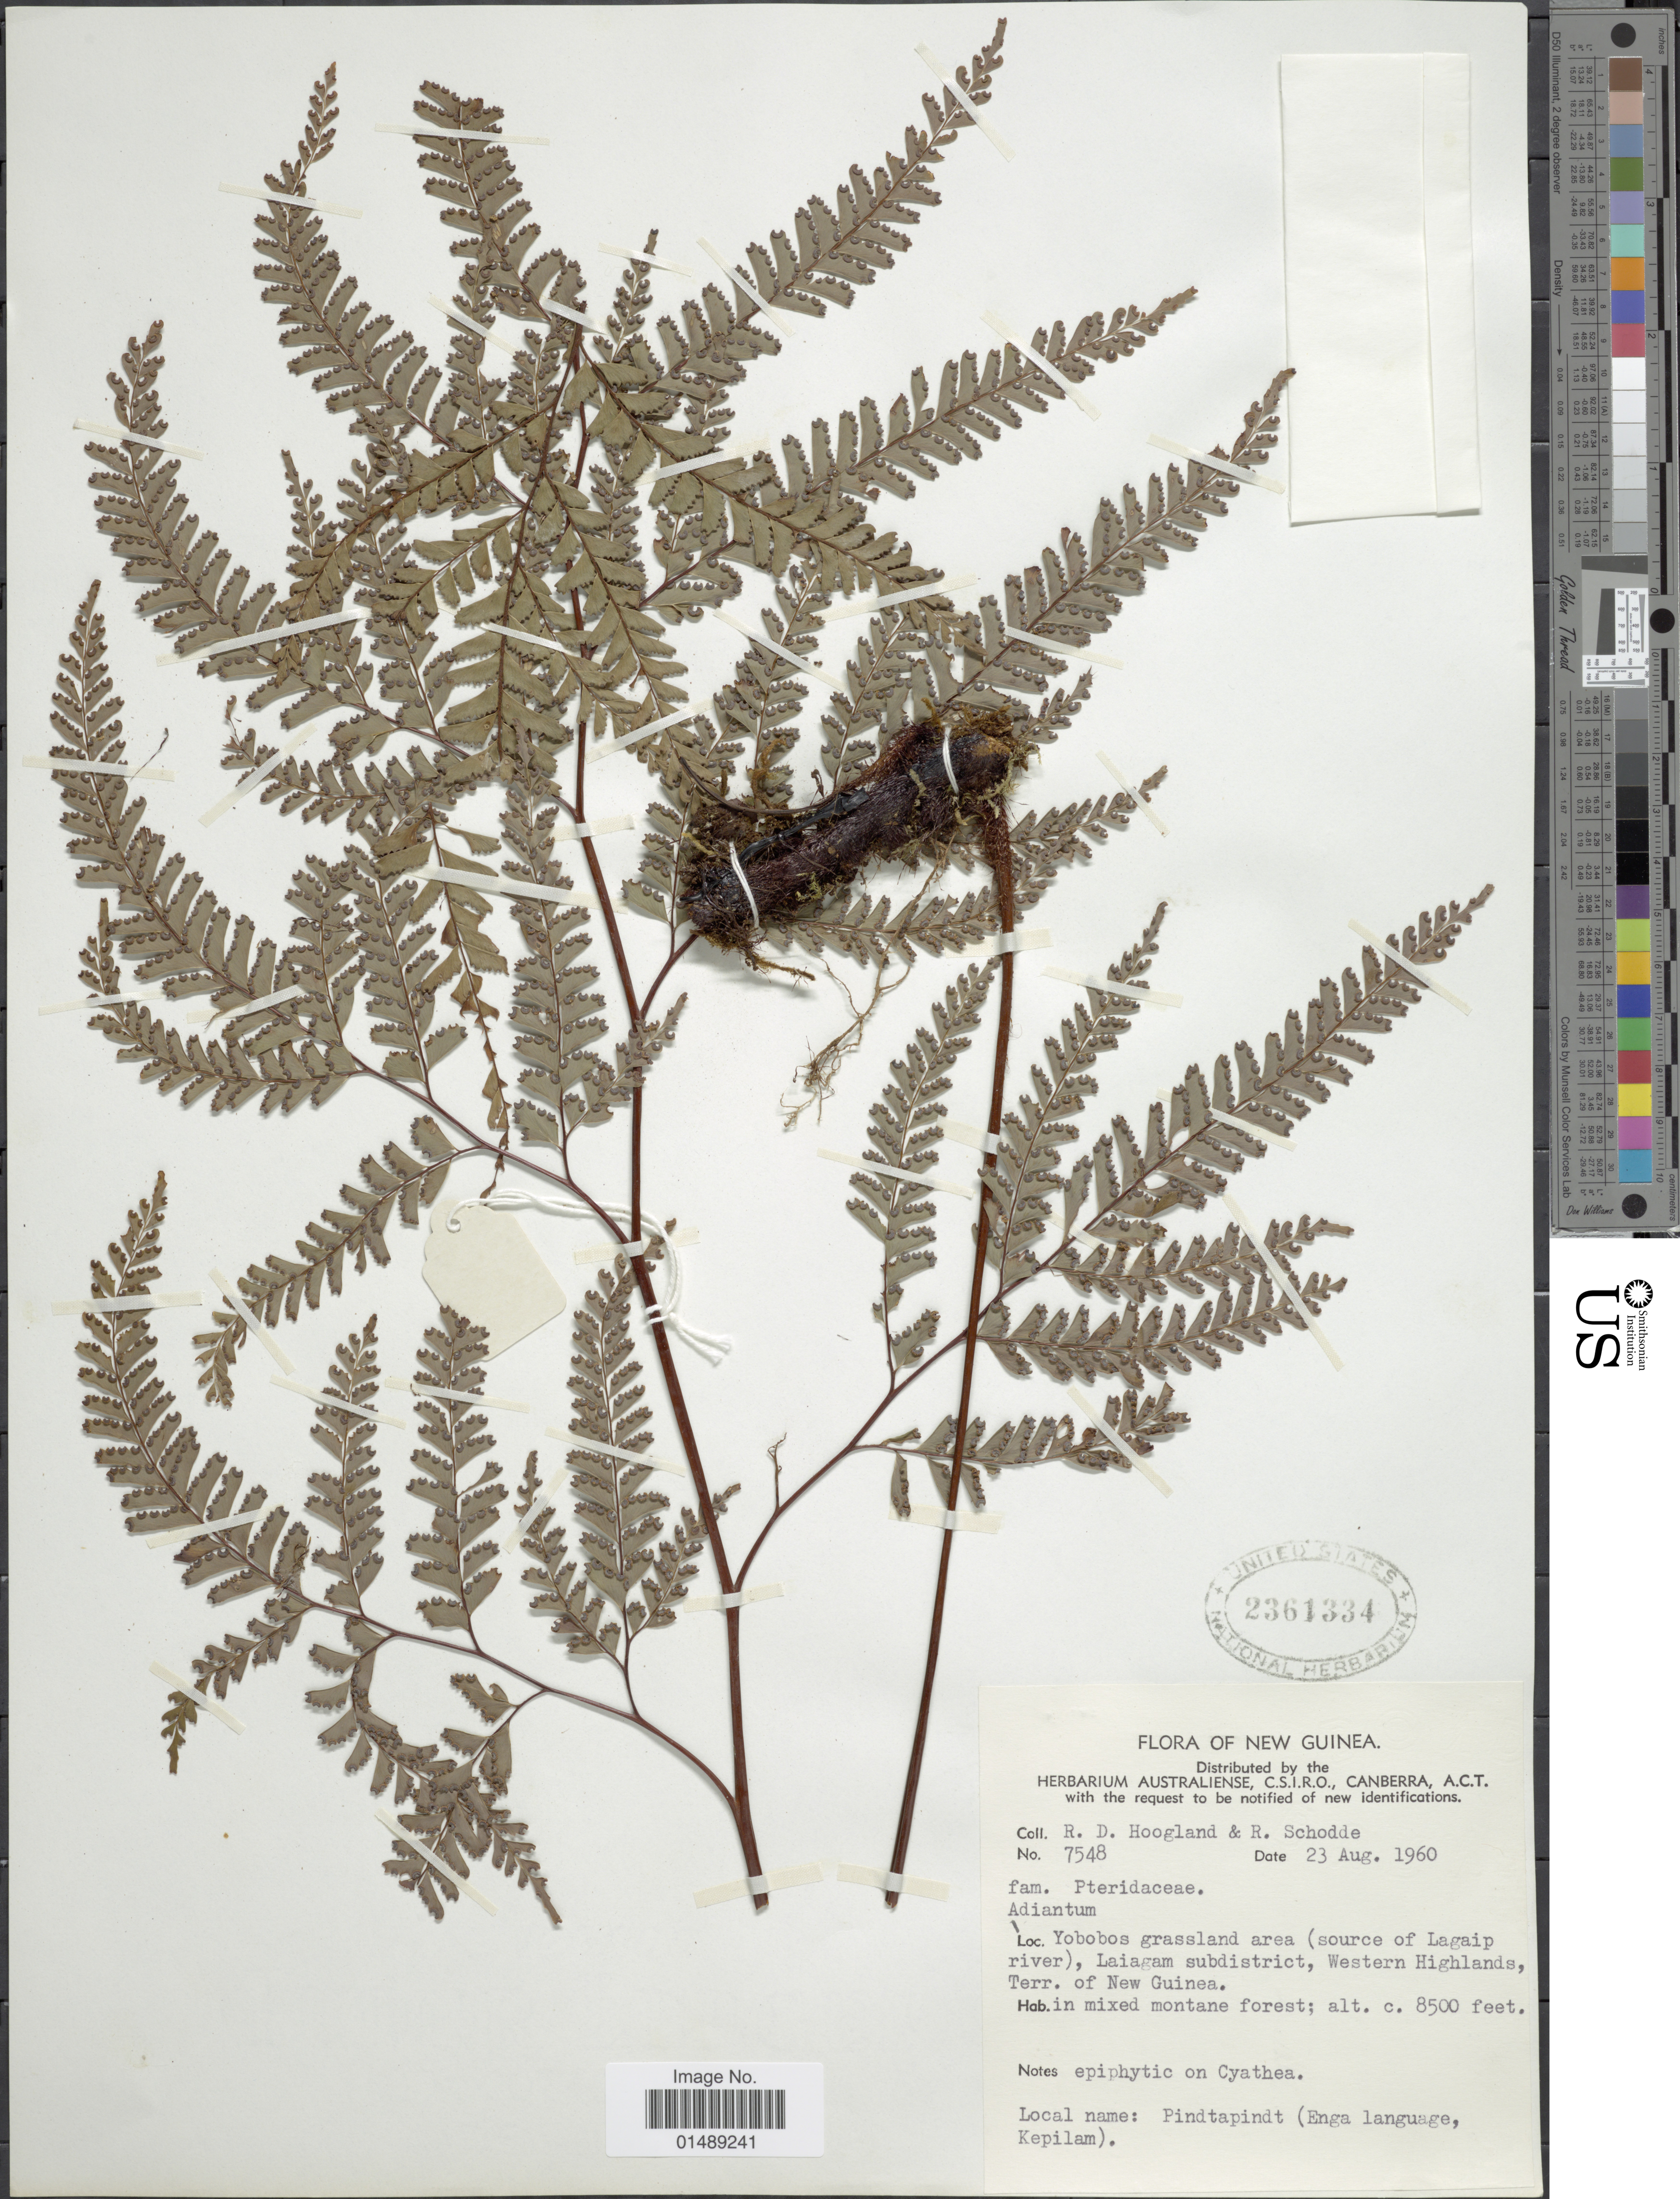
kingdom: Plantae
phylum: Tracheophyta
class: Polypodiopsida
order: Polypodiales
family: Pteridaceae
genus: Adiantum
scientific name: Adiantum sp.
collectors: R. D. Hoogland & R. Schodde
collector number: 7548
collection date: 1960-08-23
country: Papua New Guinea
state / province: Western Highlands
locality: New Guinea, Yobobos grassland area (source of Lagaip river), Lagaiagam subdistrict, Western Highlands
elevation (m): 2591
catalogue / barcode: US 2361334